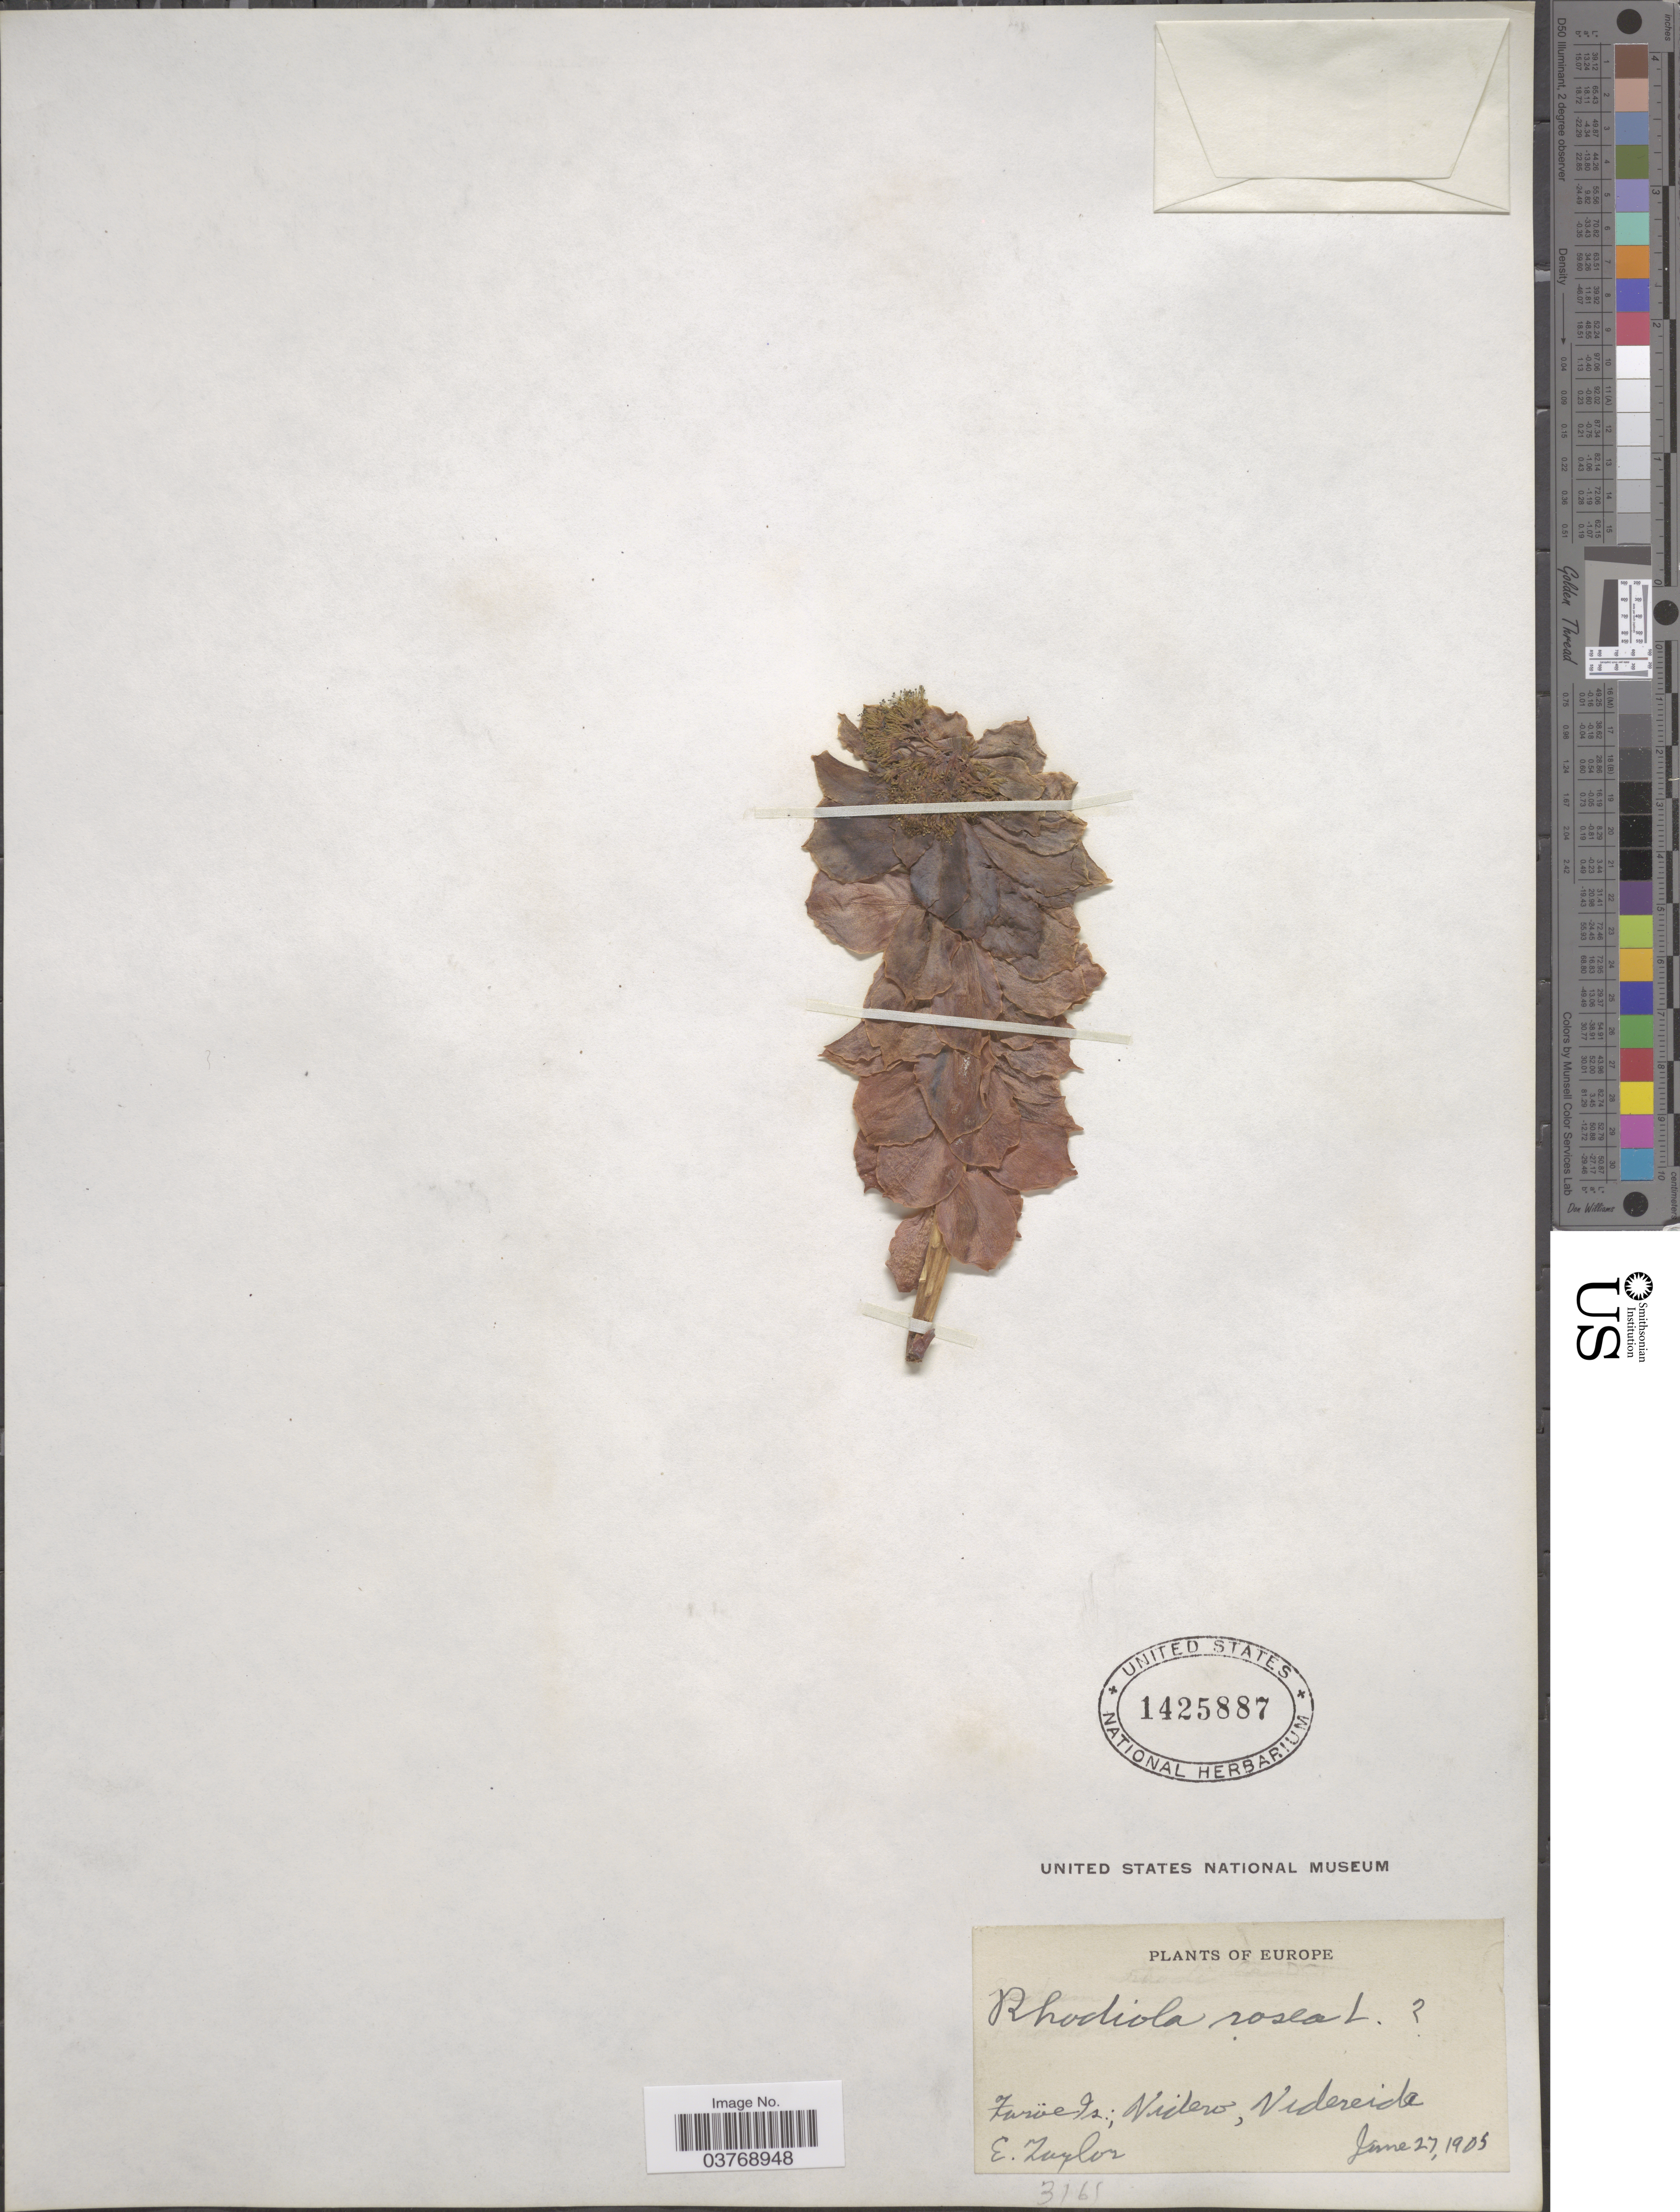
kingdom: Plantae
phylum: Tracheophyta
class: Magnoliopsida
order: Saxifragales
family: Crassulaceae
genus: Rhodiola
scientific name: Rhodiola rosea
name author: L.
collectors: E. Taylor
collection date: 1905-06-27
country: Faroe Islands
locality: Europe. Faröe Is.; Videro, Videreide.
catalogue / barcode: US 1425887